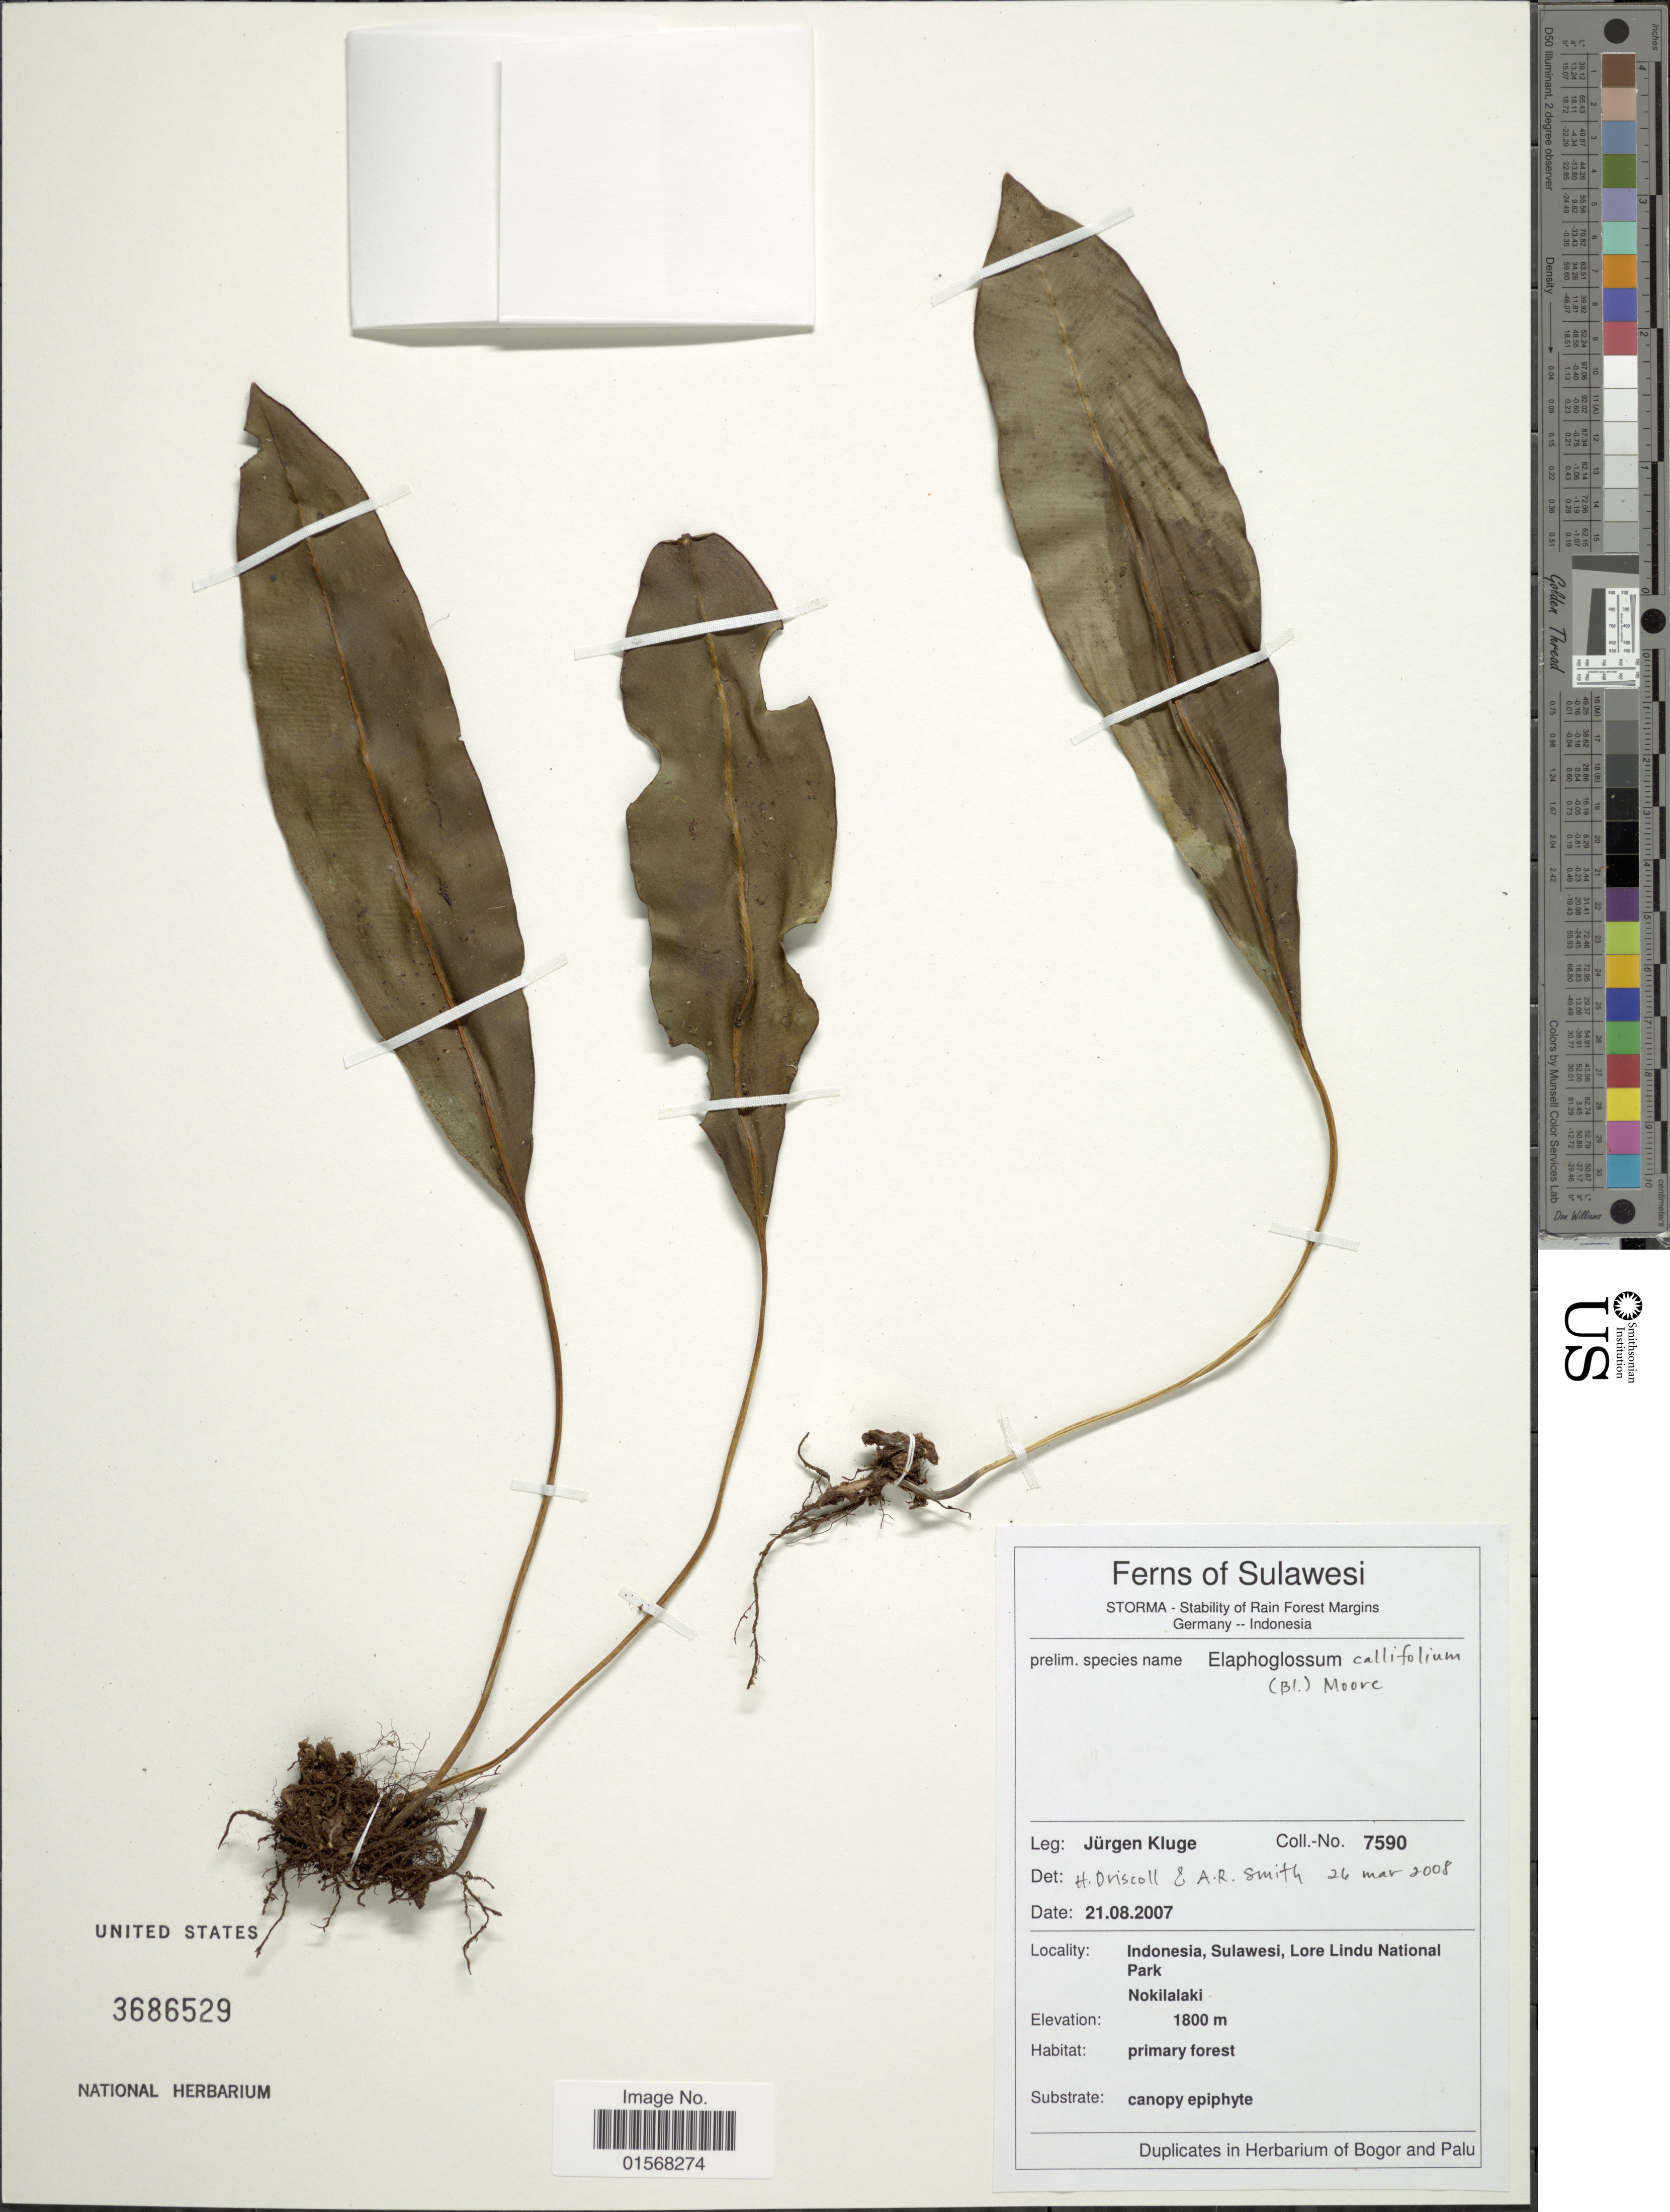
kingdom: Plantae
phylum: Tracheophyta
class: Polypodiopsida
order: Polypodiales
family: Dryopteridaceae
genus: Elaphoglossum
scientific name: Elaphoglossum callifolium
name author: (Blume) T. Moore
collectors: J. Kluge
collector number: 7590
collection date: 2007-08-21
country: Indonesia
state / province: Sulawesi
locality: Indonesia, Sulawesi, Lore Lindu National Park, Nokilalaki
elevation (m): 1800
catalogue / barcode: US 3686529